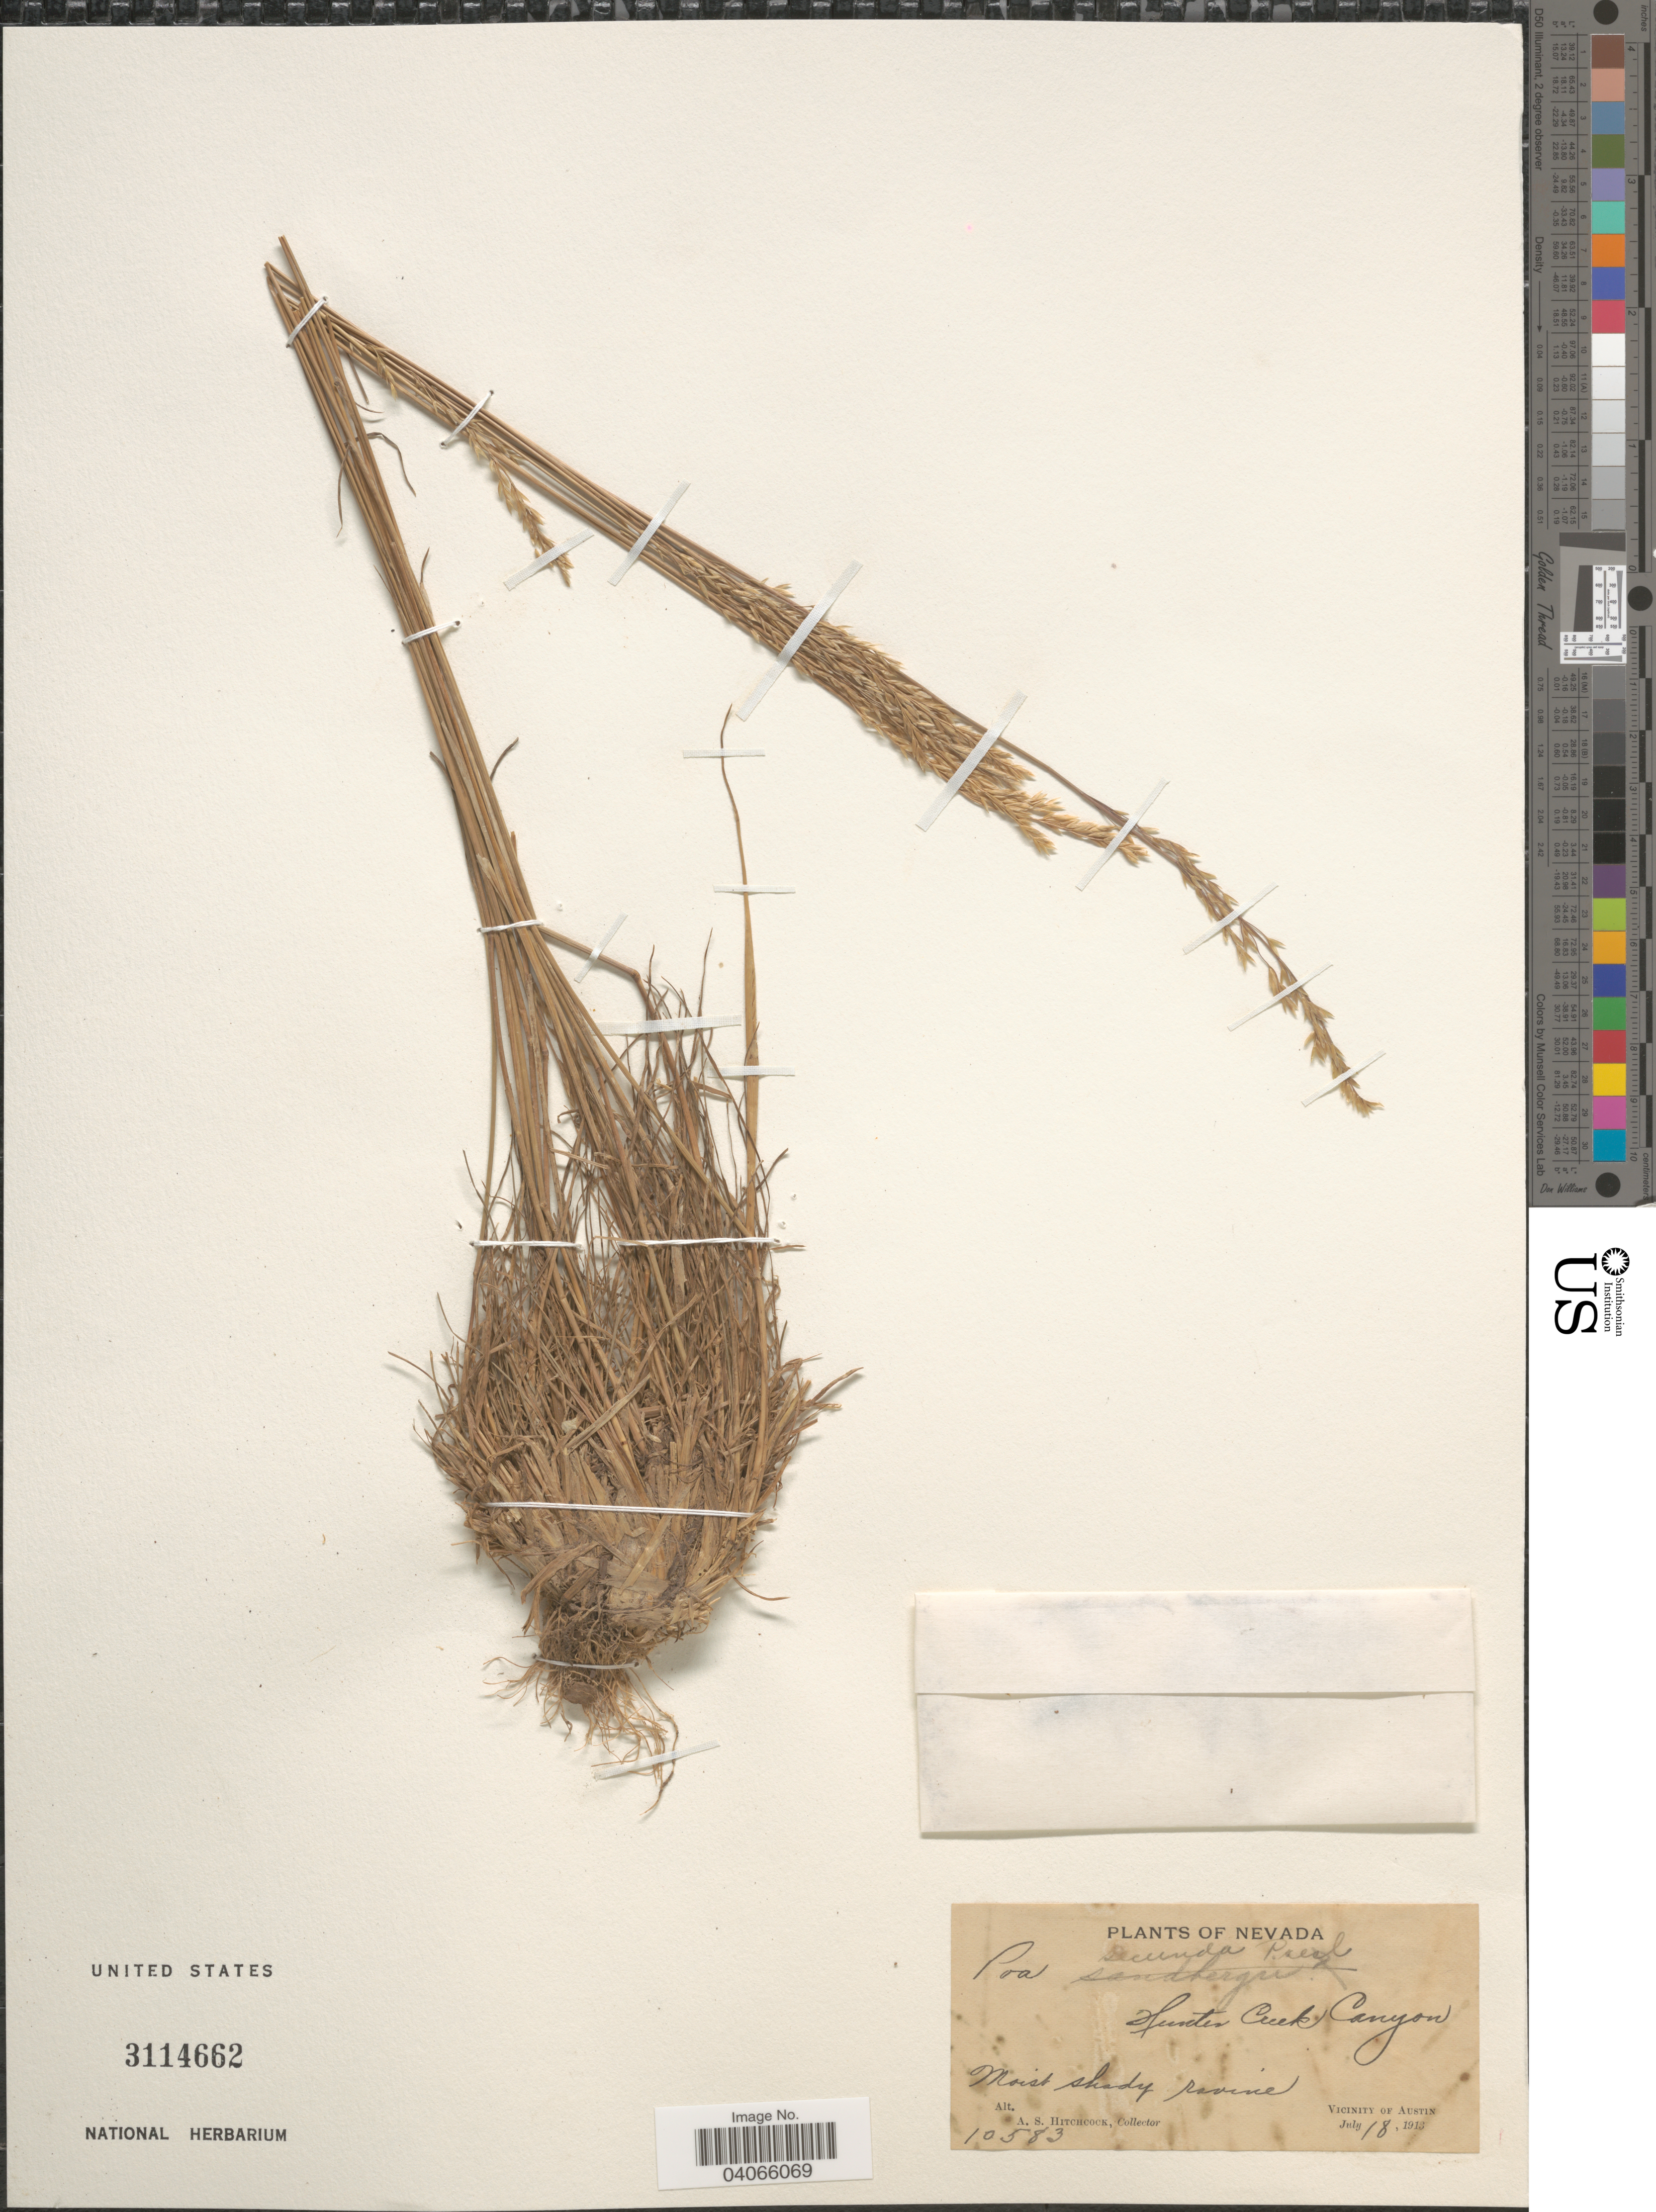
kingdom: Plantae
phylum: Tracheophyta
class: Liliopsida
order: Poales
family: Poaceae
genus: Poa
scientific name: Poa secunda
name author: J. Presl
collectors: A. S. Hitchcock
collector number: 10583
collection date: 1913-07-18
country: United States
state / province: Nevada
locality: Hunter Creek Canyon. Vicinity of Austin.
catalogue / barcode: US 3114662